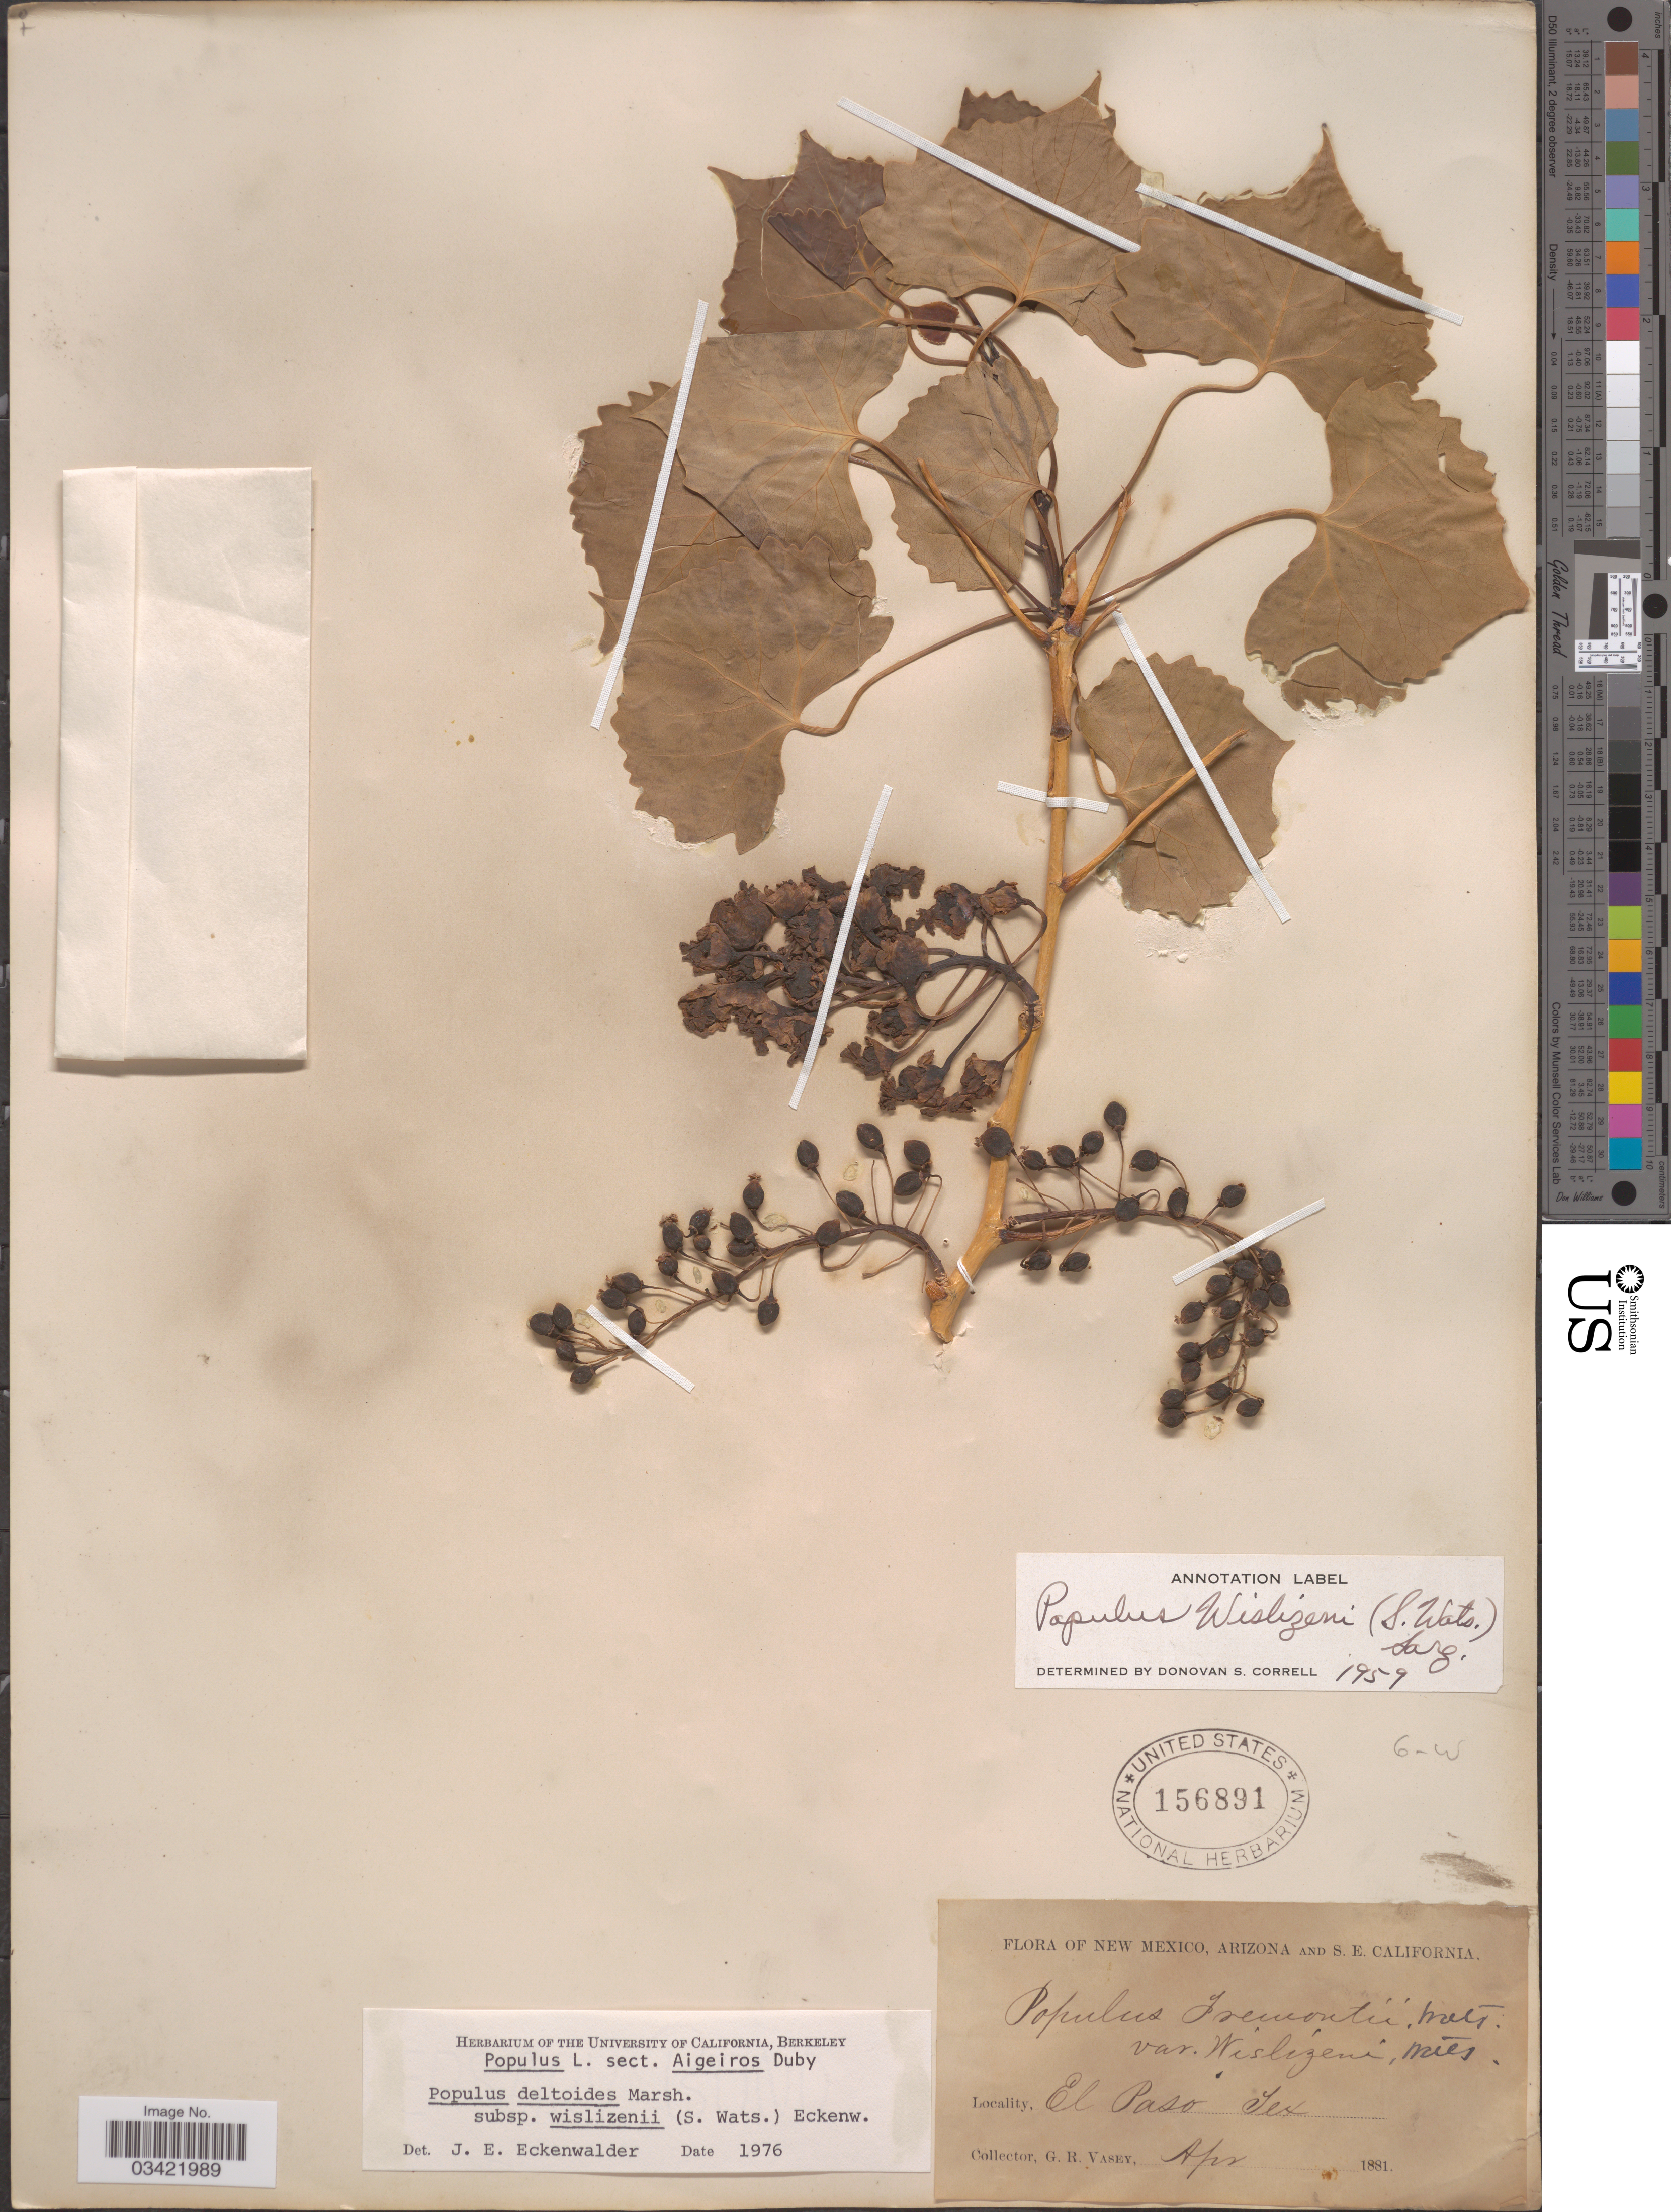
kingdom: Plantae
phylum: Tracheophyta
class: Magnoliopsida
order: Malpighiales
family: Salicaceae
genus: Populus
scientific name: Populus deltoides subsp. wislizeni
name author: (S. Watson) Eckenw.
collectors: G. R. Vasey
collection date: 1881-04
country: United States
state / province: Texas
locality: El Paso.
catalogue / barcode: US 156891